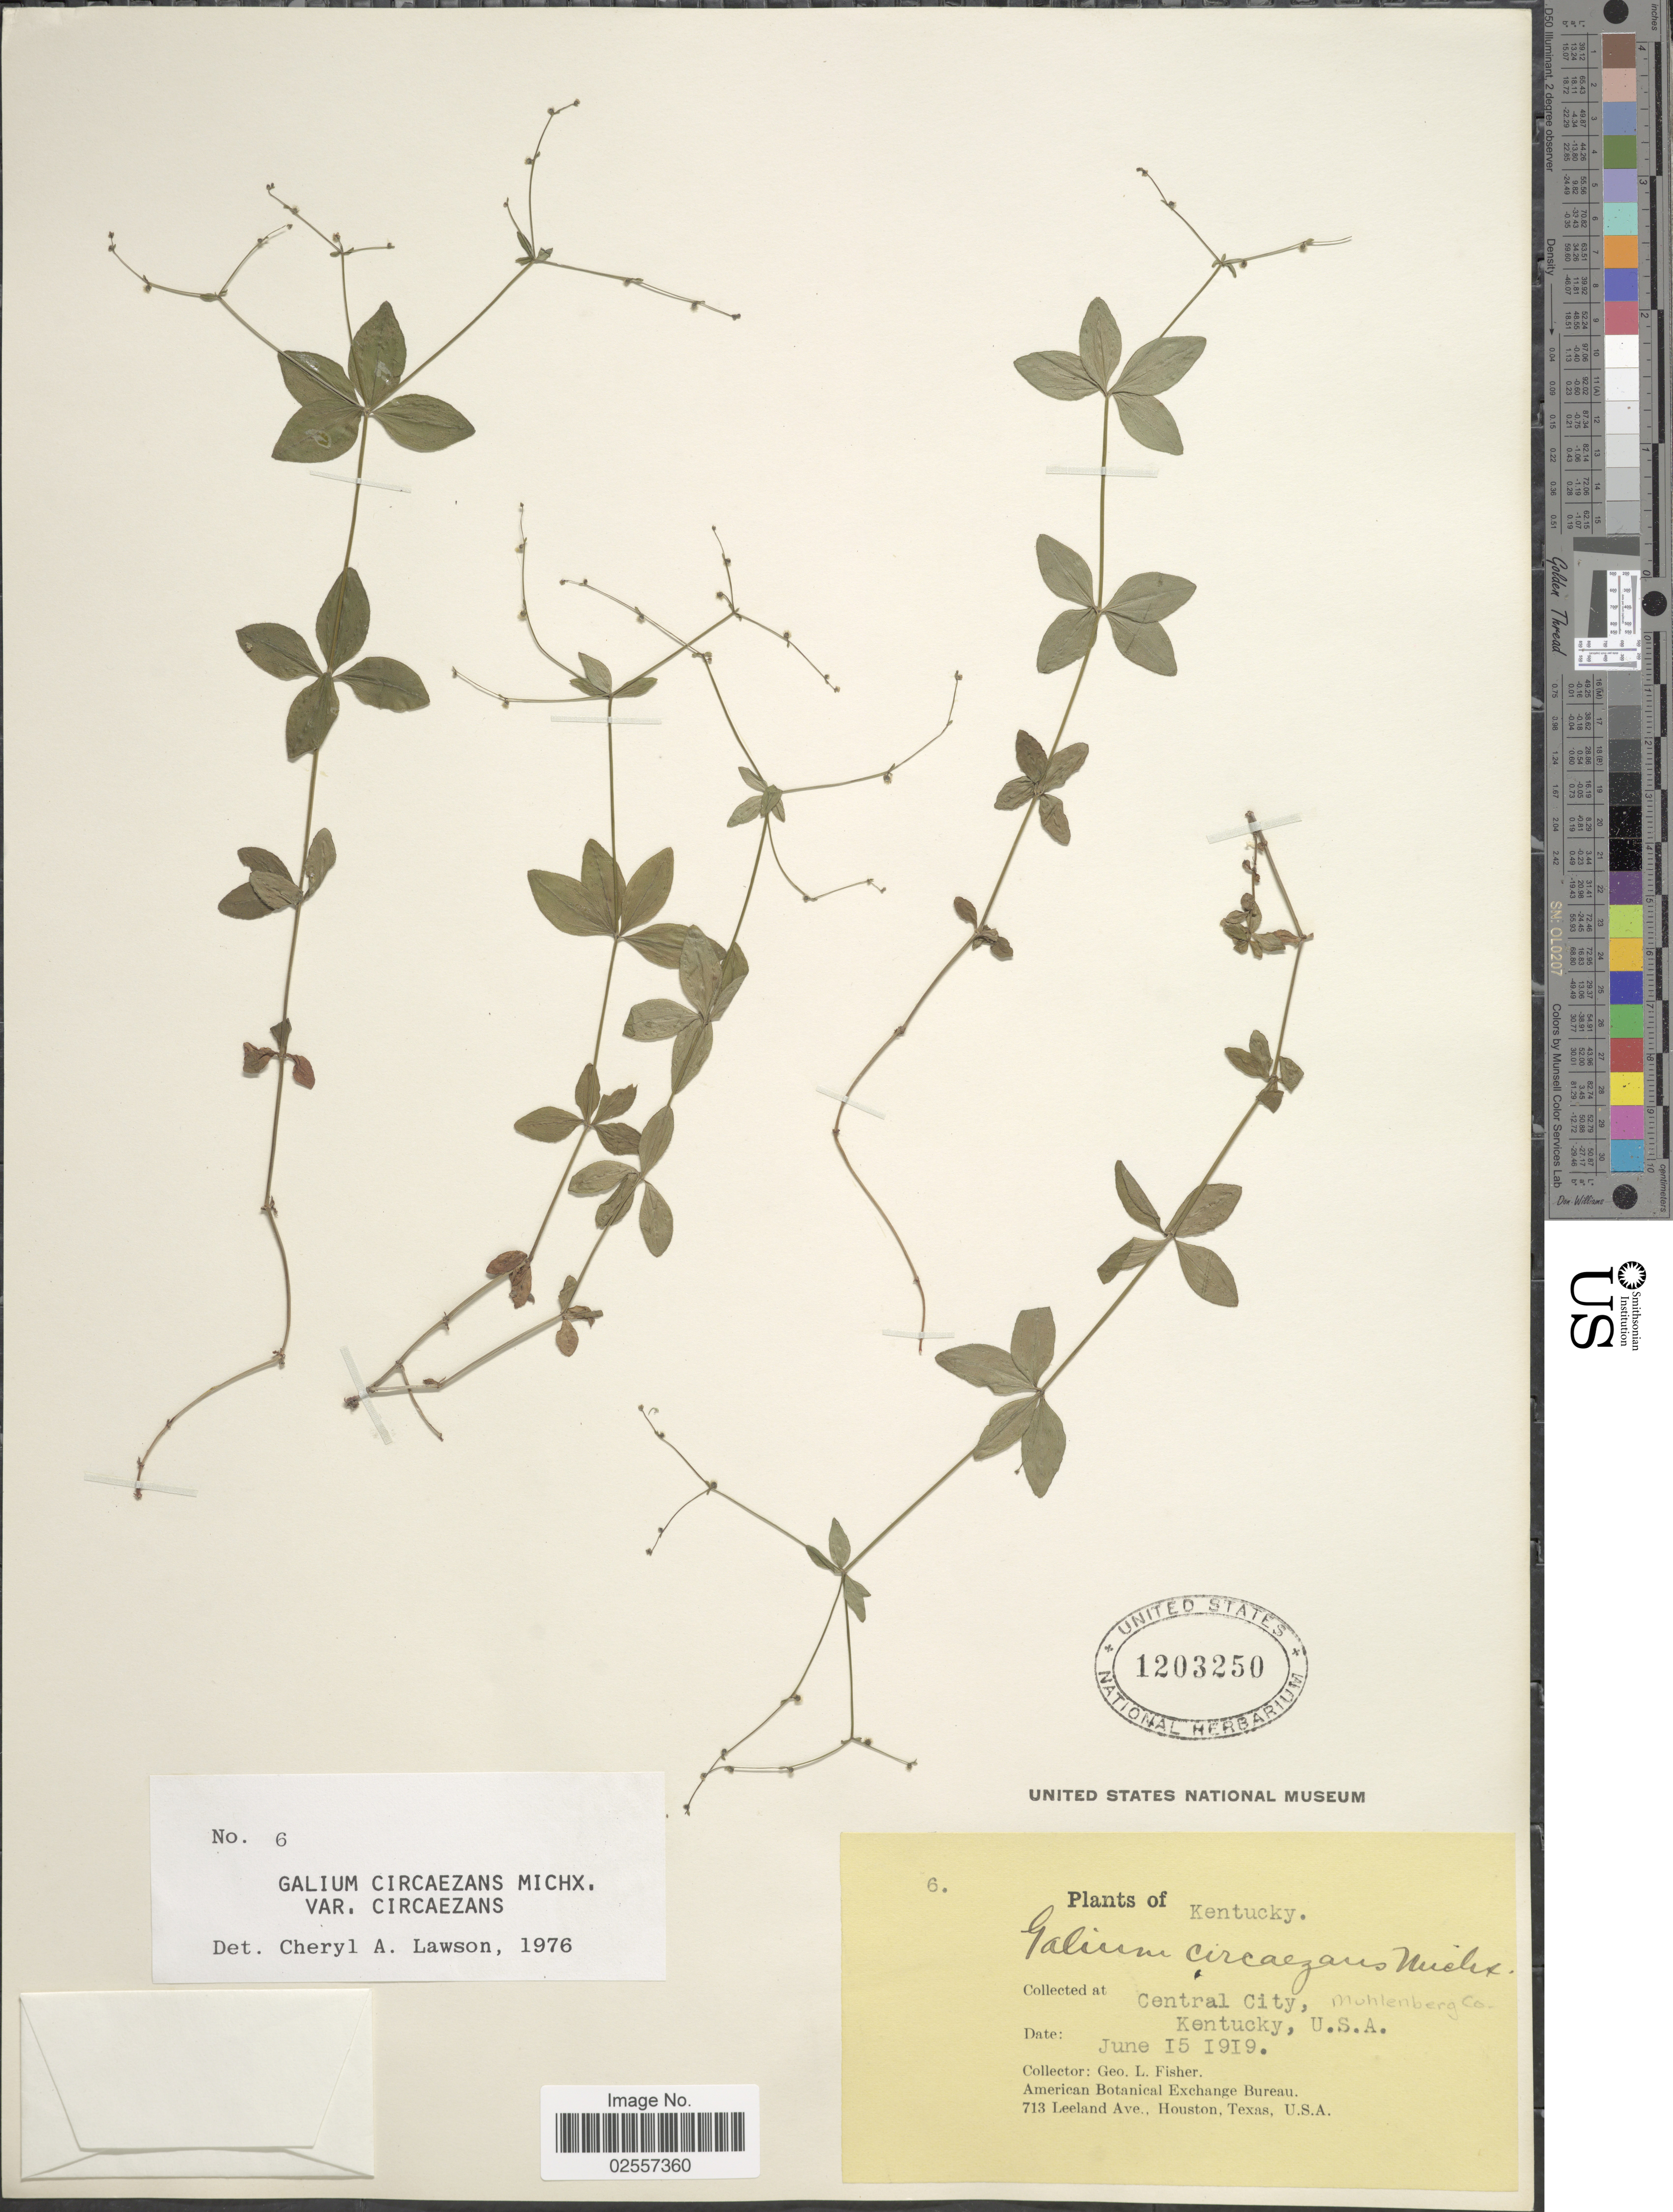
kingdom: Plantae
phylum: Tracheophyta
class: Magnoliopsida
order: Gentianales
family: Rubiaceae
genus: Galium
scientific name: Galium circaezans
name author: Michx.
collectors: G. L. Fisher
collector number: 6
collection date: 1919-06-15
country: United States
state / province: Kentucky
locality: Central City, Muhlenberg Co.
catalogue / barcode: US 1203250